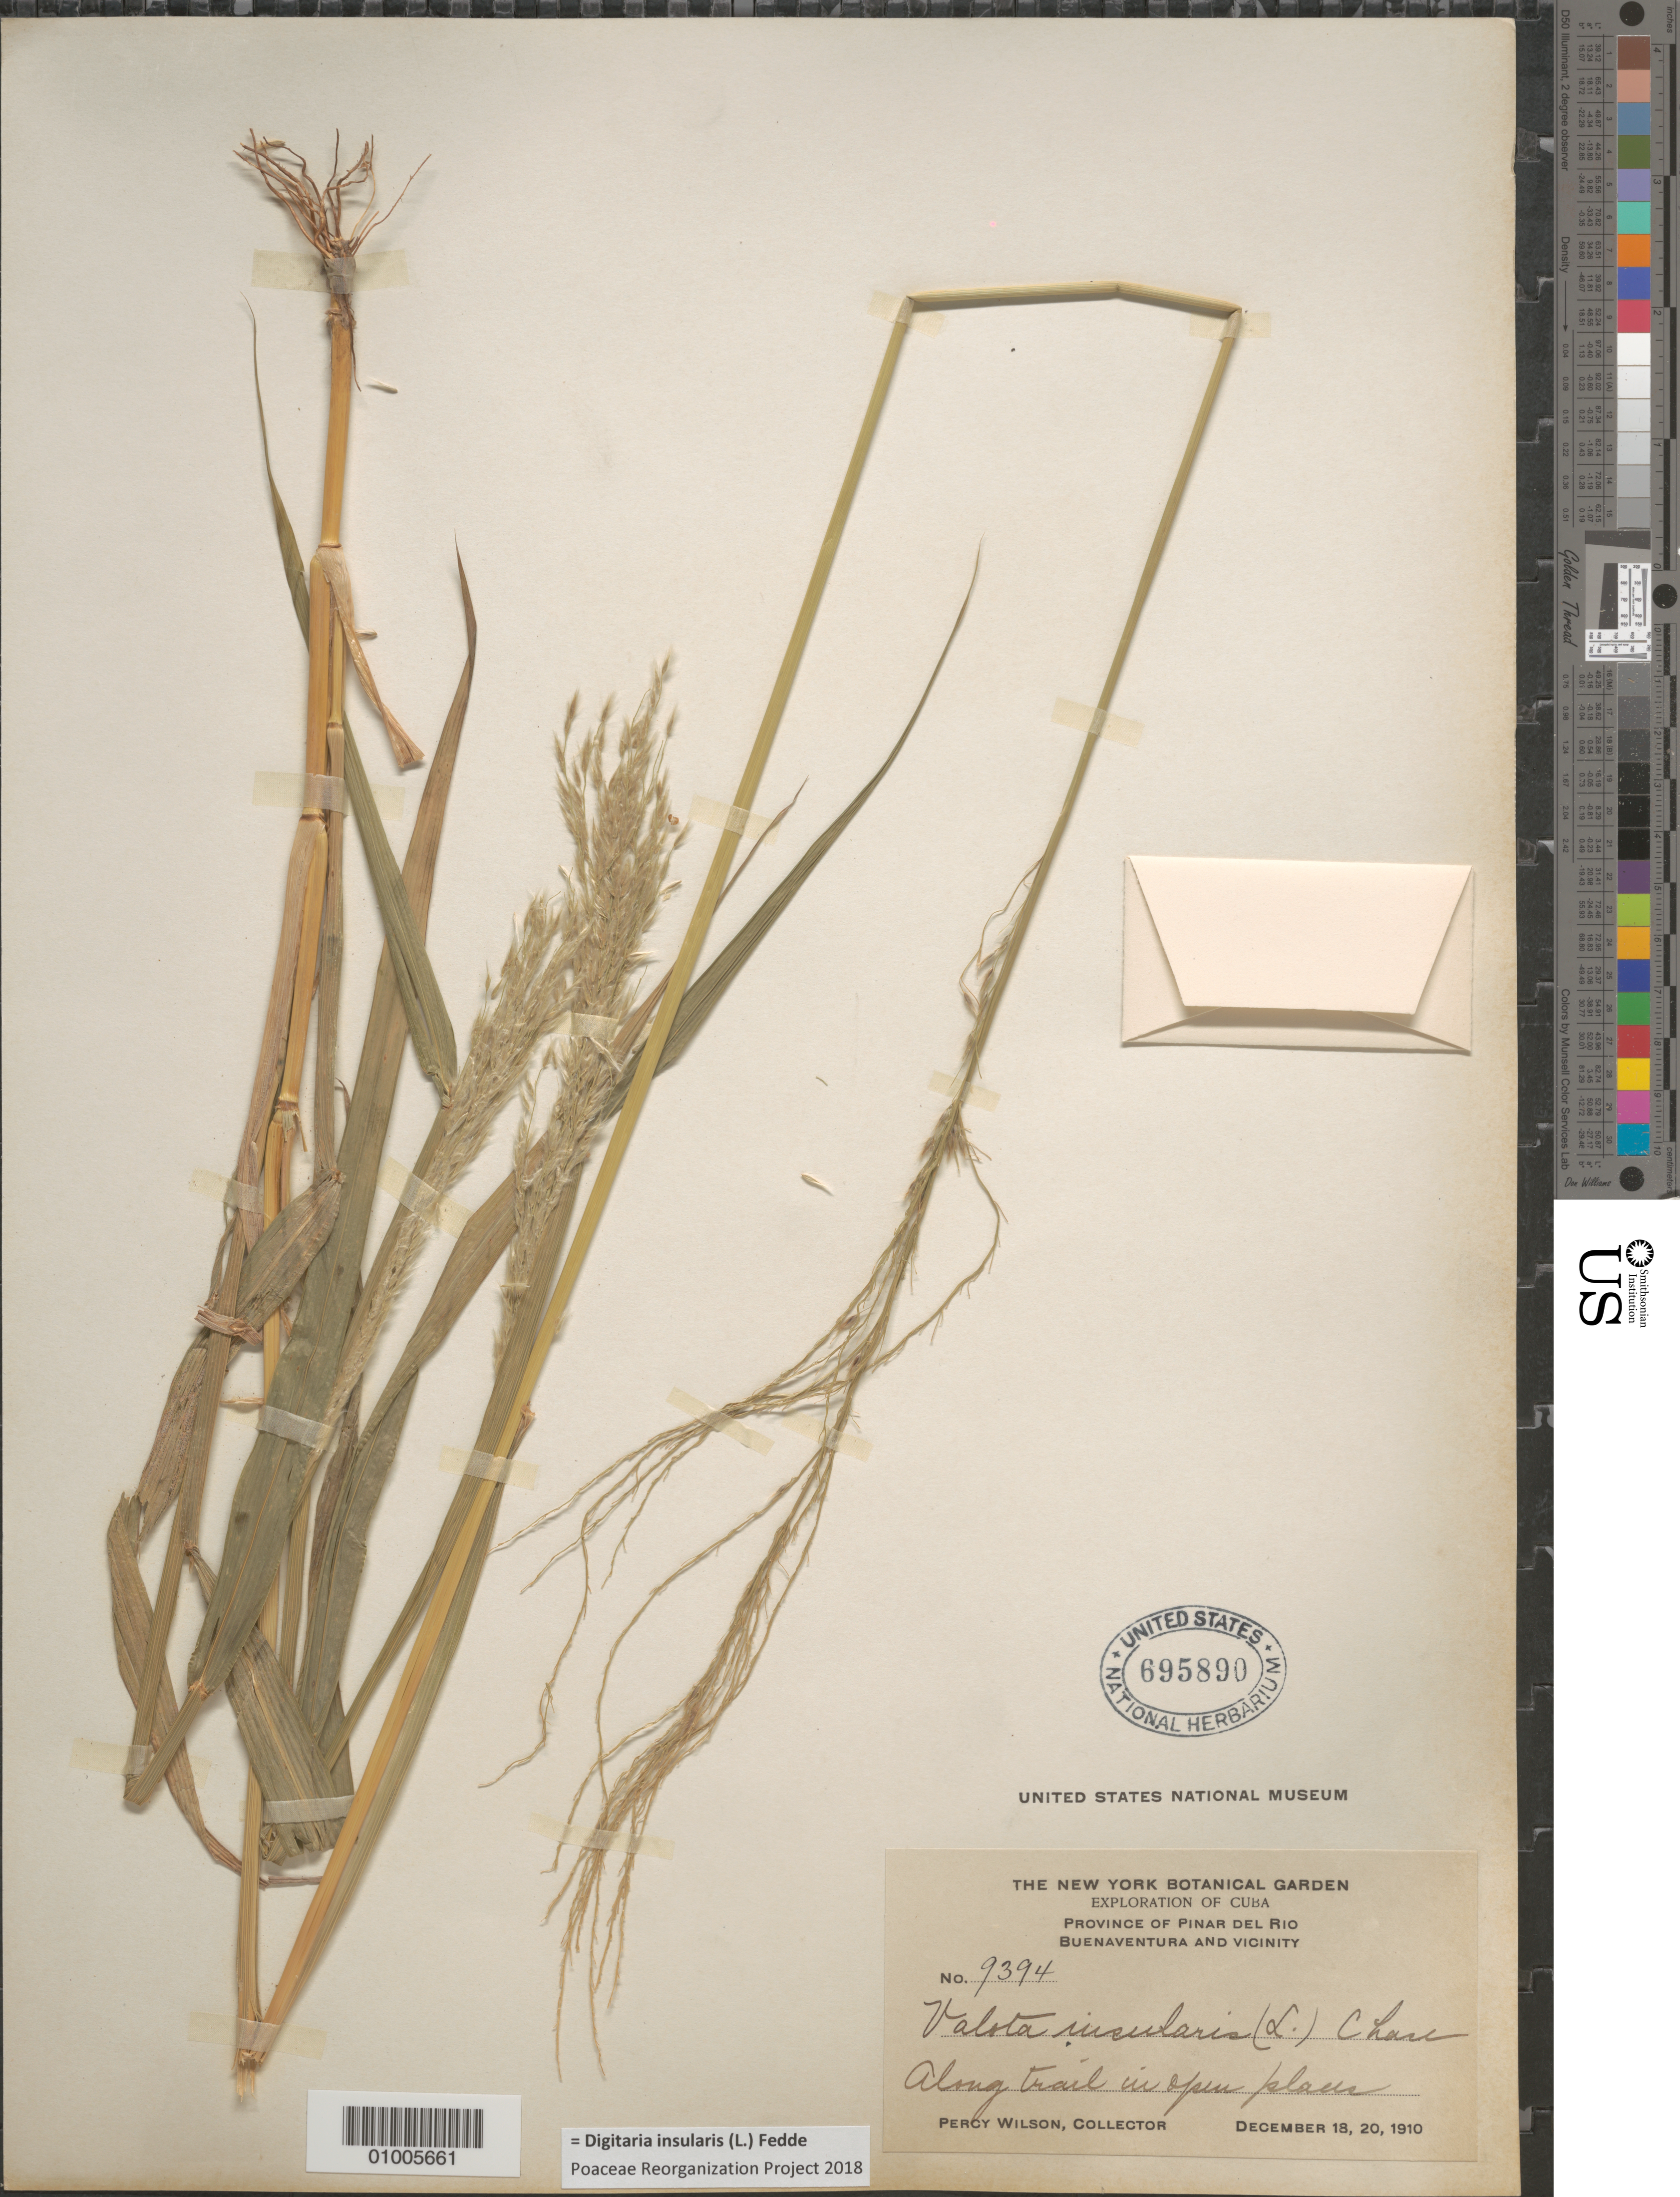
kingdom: Plantae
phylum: Tracheophyta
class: Liliopsida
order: Poales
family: Poaceae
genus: Digitaria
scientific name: Digitaria insularis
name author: (L.) Mez ex Ekman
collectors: P. Wilson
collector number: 9294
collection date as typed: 18 Dec 1910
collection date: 1910-12-18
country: Cuba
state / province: Pinar del Rio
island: Cuba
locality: along trail in open place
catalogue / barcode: US 695890